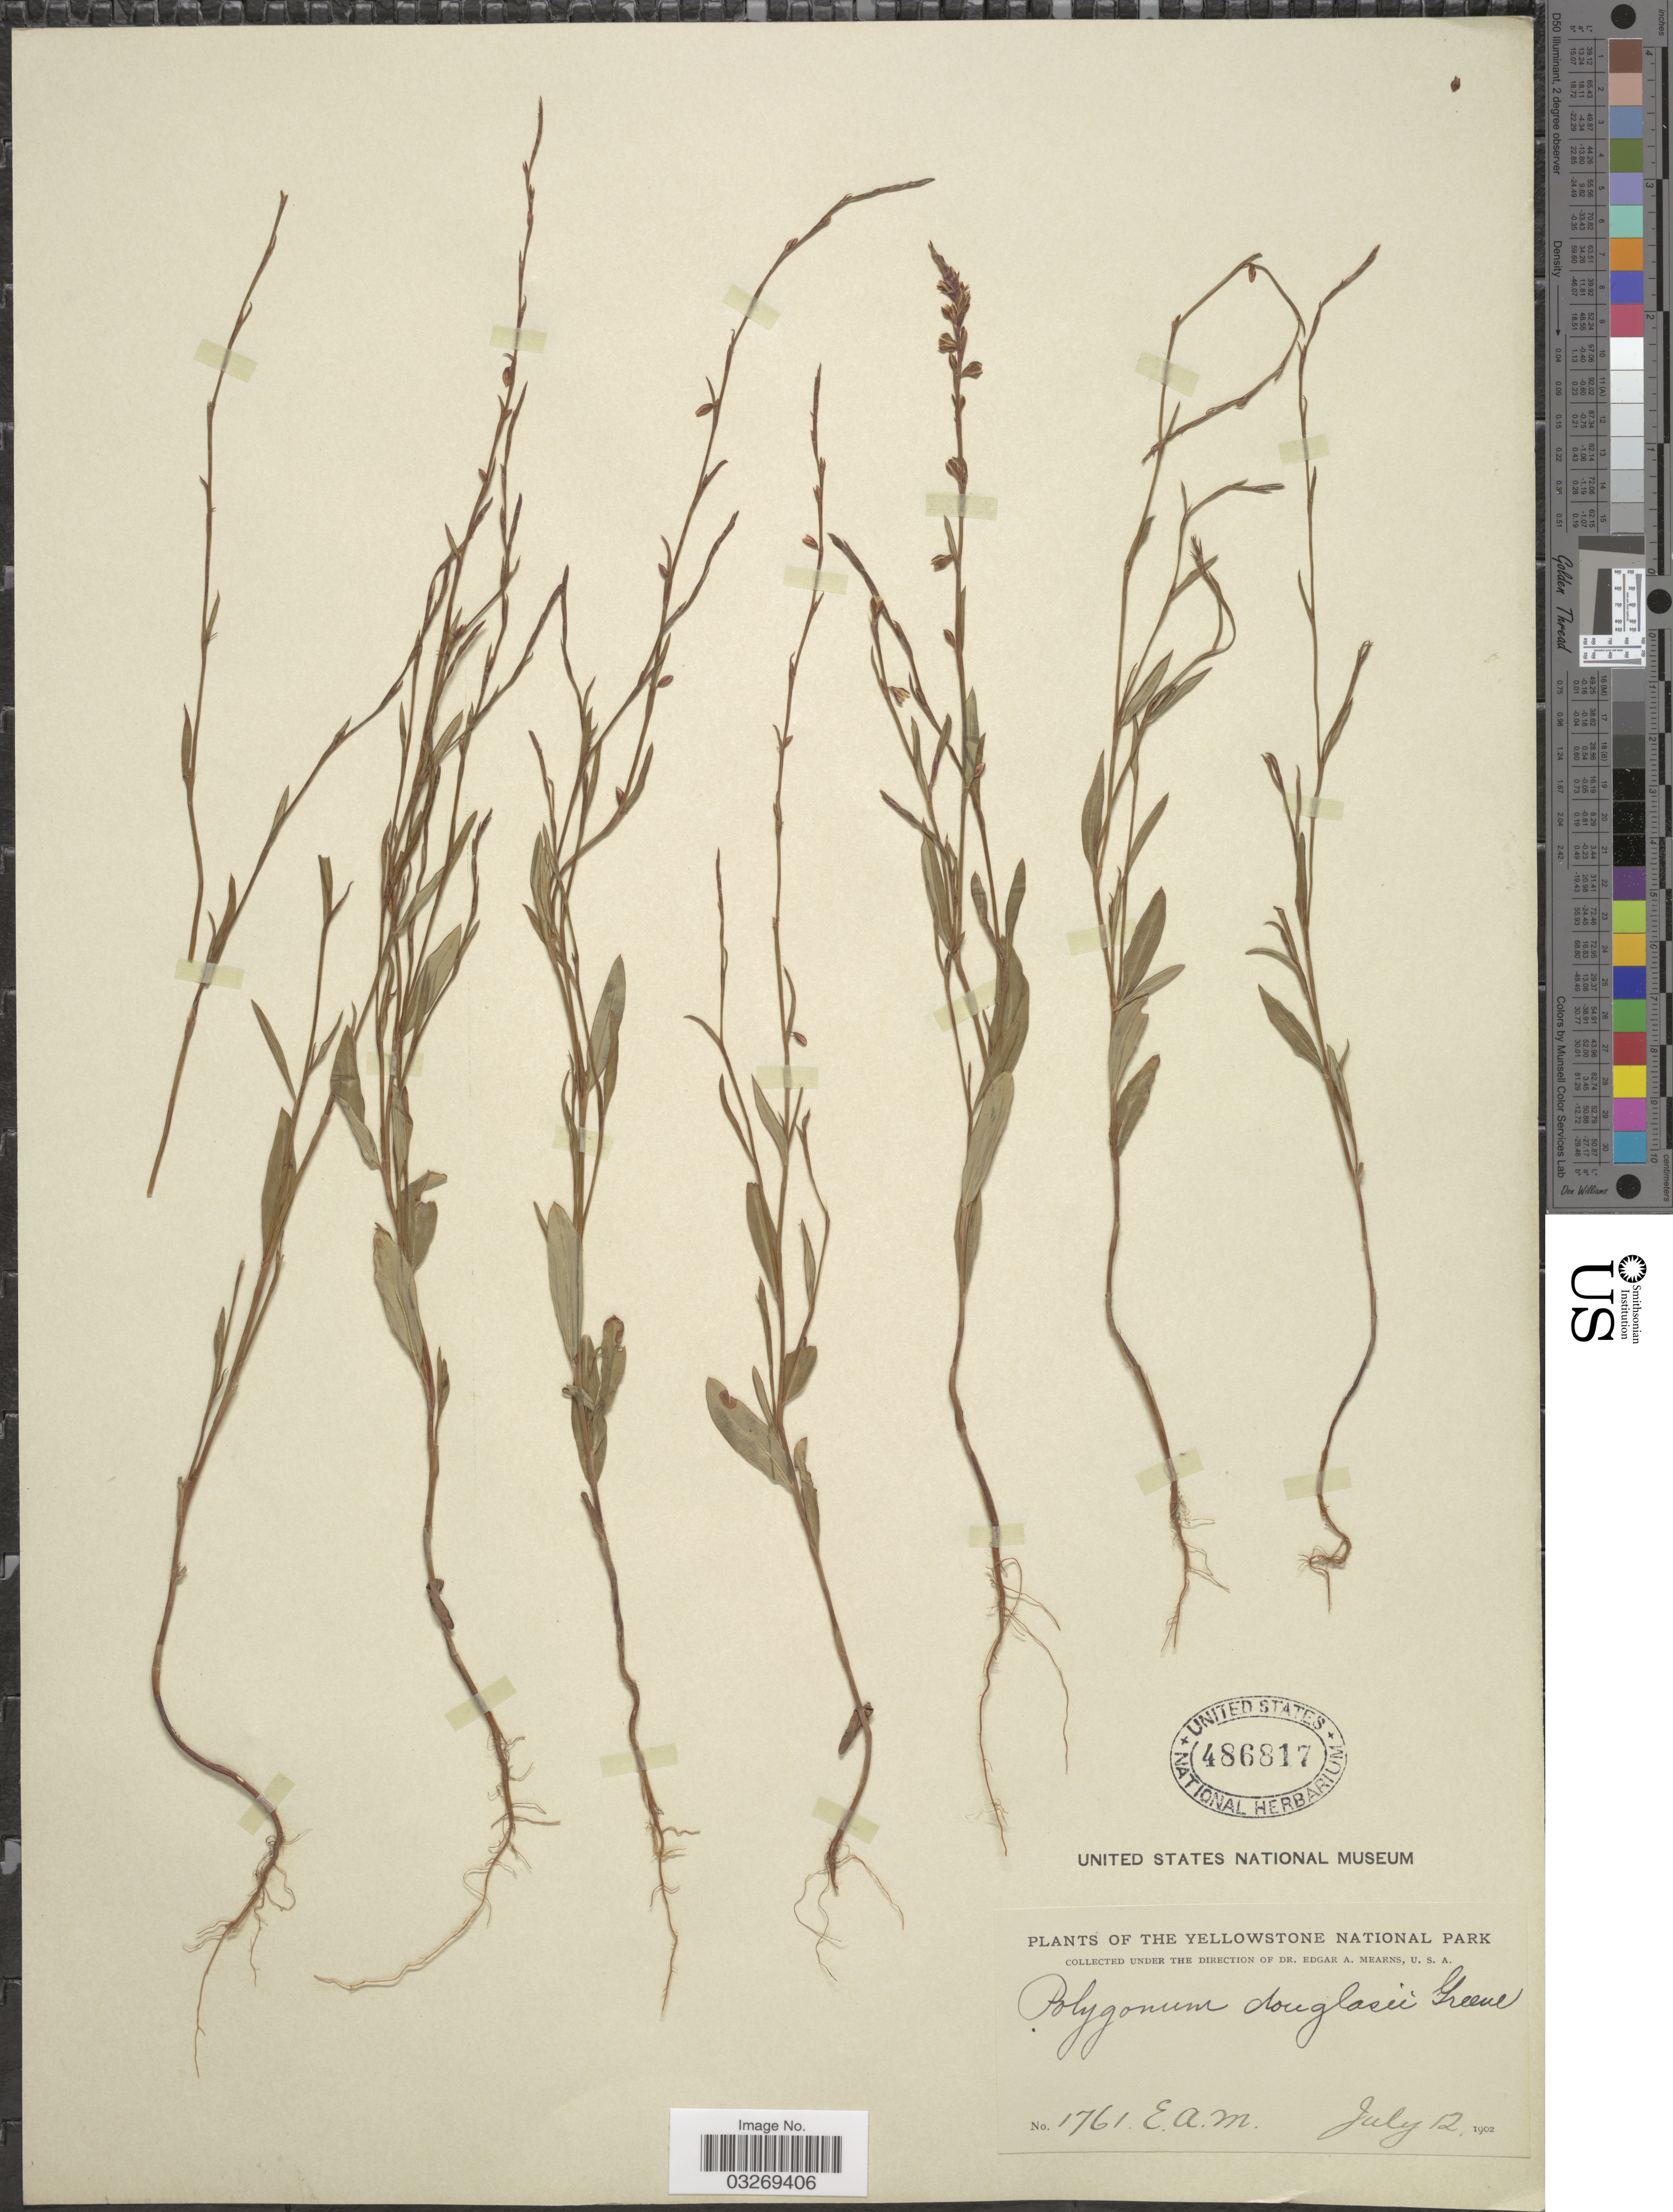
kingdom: Plantae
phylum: Tracheophyta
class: Magnoliopsida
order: Caryophyllales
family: Polygonaceae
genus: Polygonum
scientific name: Polygonum douglasii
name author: Greene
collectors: E. A. Mearns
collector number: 1761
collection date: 1902-07-12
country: United States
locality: The Yellowstone National Park.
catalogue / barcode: US 486817